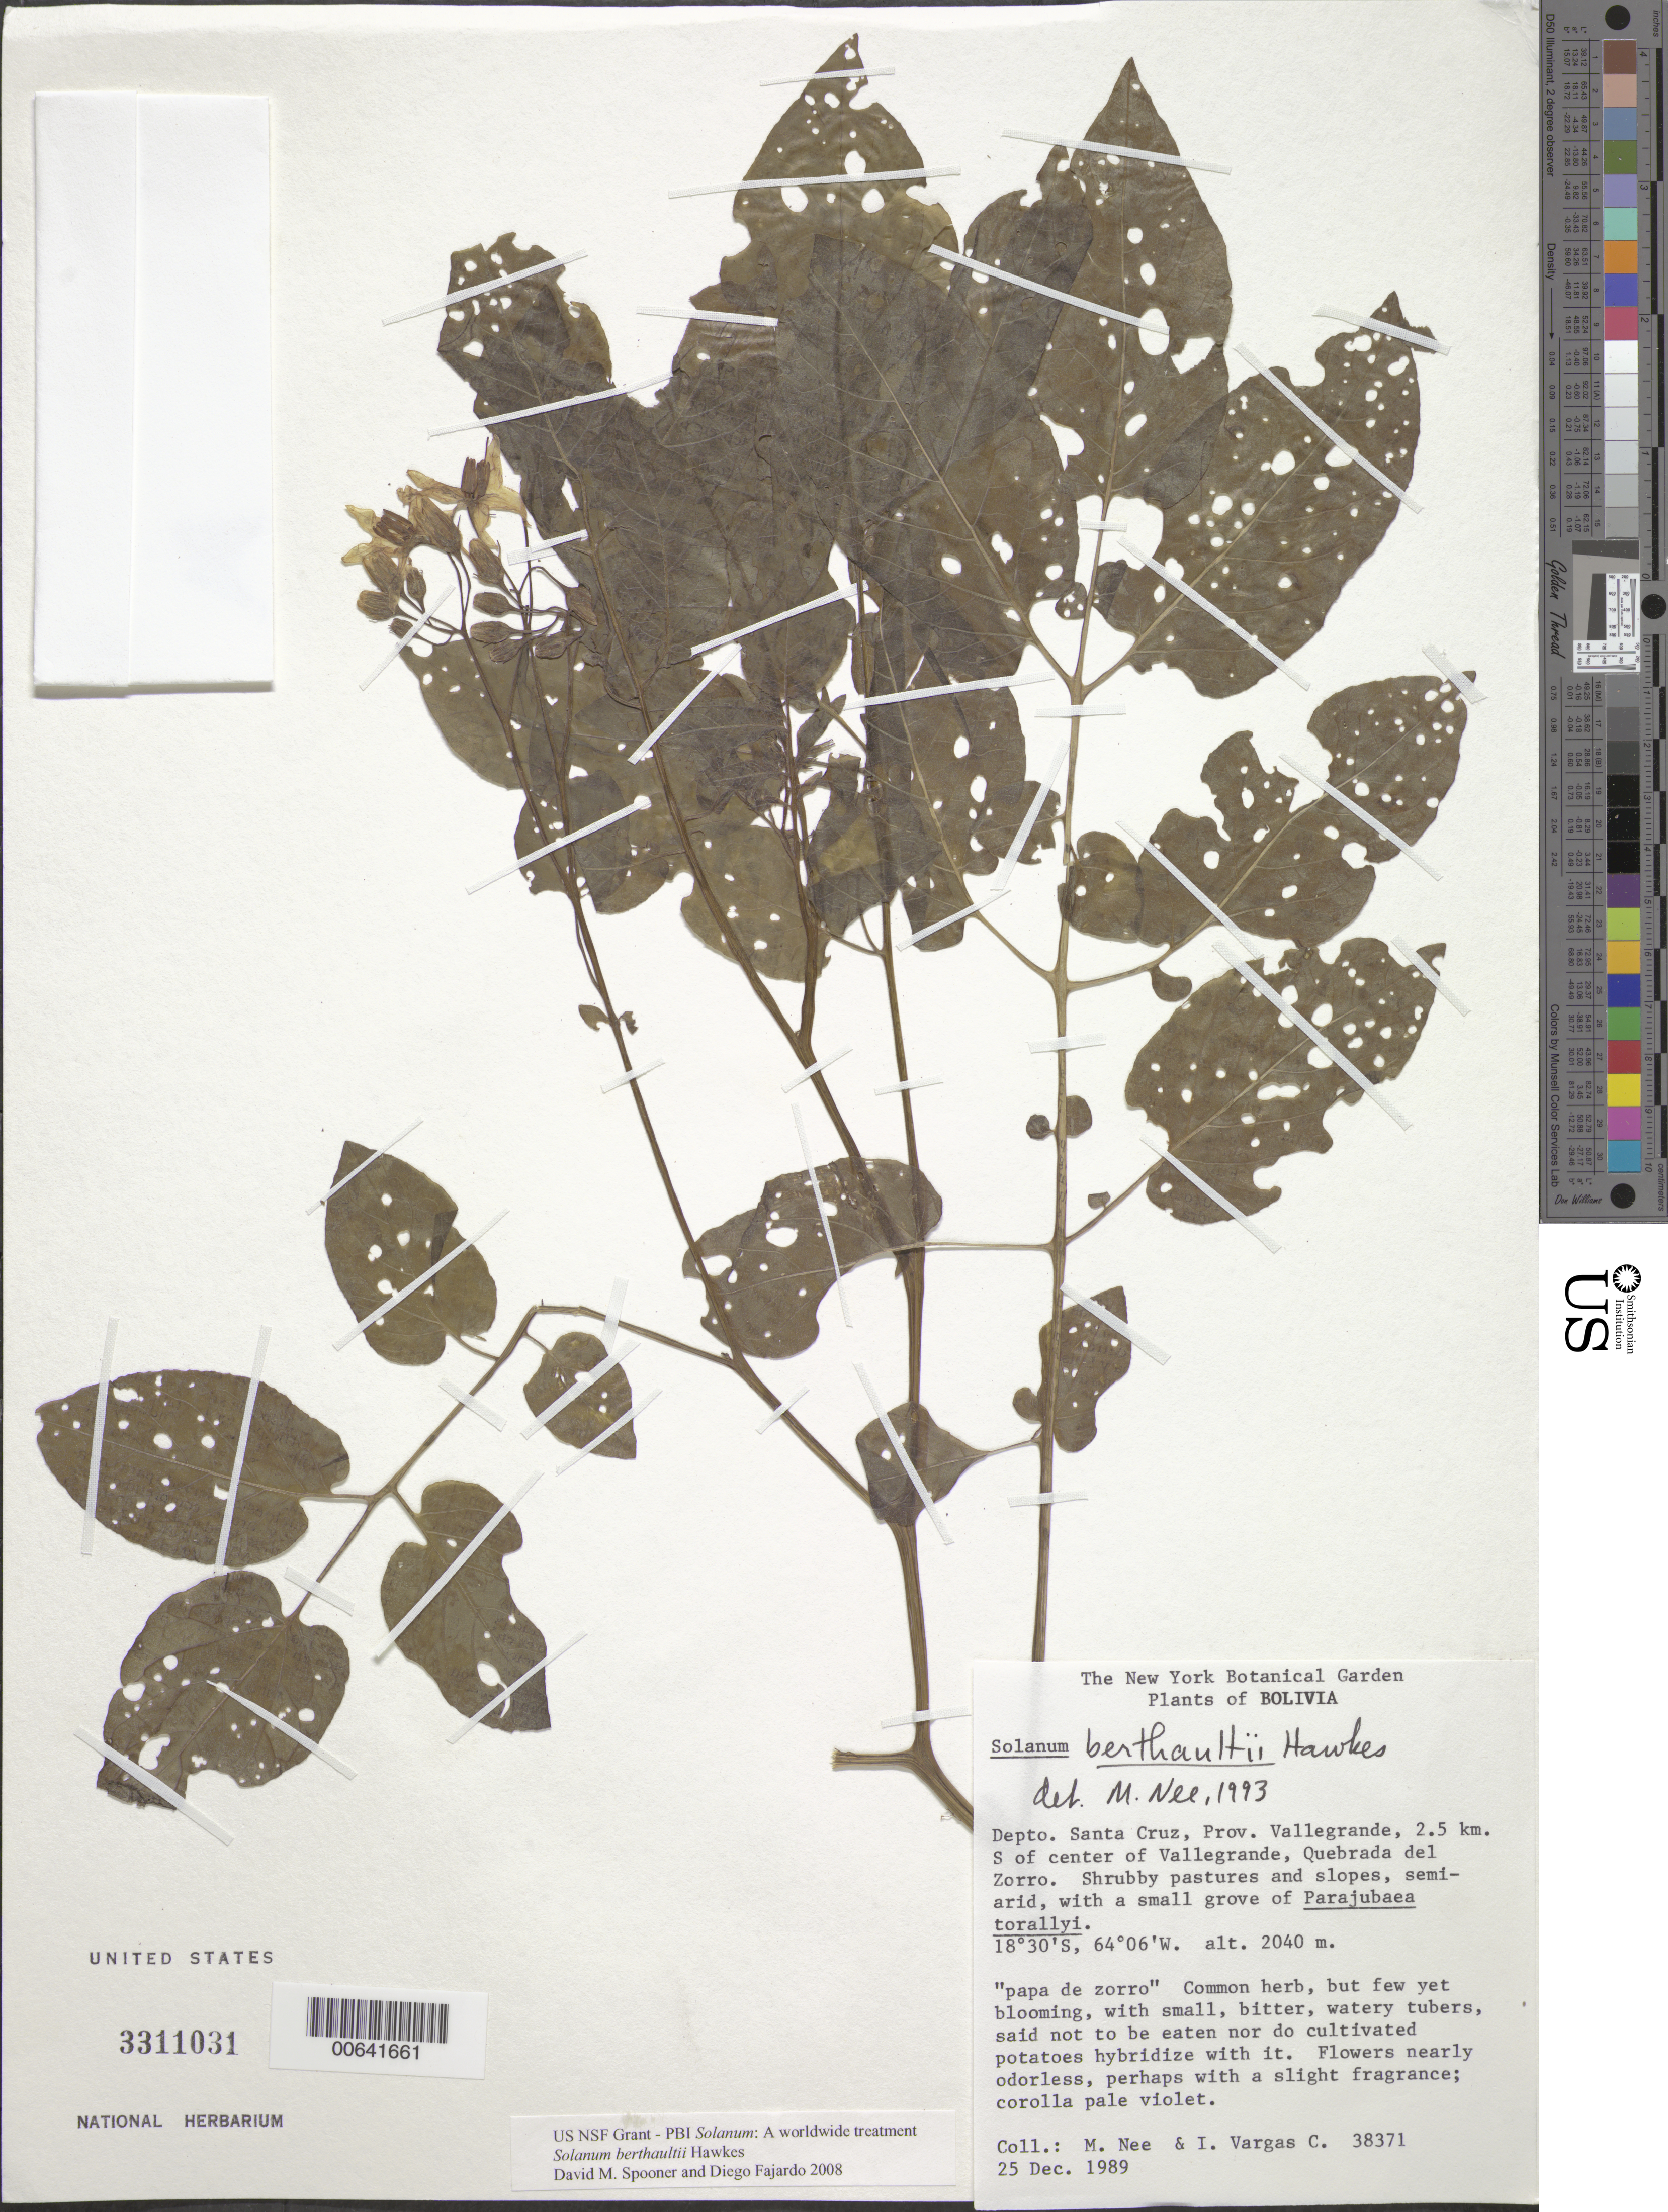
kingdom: Plantae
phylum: Tracheophyta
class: Magnoliopsida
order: Solanales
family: Solanaceae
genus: Solanum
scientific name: Solanum berthaultii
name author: Hawkes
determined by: Nee, Michael H.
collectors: M. Nee & I. G. Vargas C.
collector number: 38371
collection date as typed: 25 Dec 1989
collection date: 1989-12-25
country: Bolivia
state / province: Santa Cruz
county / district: Vallegrande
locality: Quebrada del Zorro (2,5 km al S del V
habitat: Laderas semiáridas, pastoreadas, con arbustos y pasto.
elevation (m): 2040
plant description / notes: Common name: Papa de zorro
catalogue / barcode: US 3311031